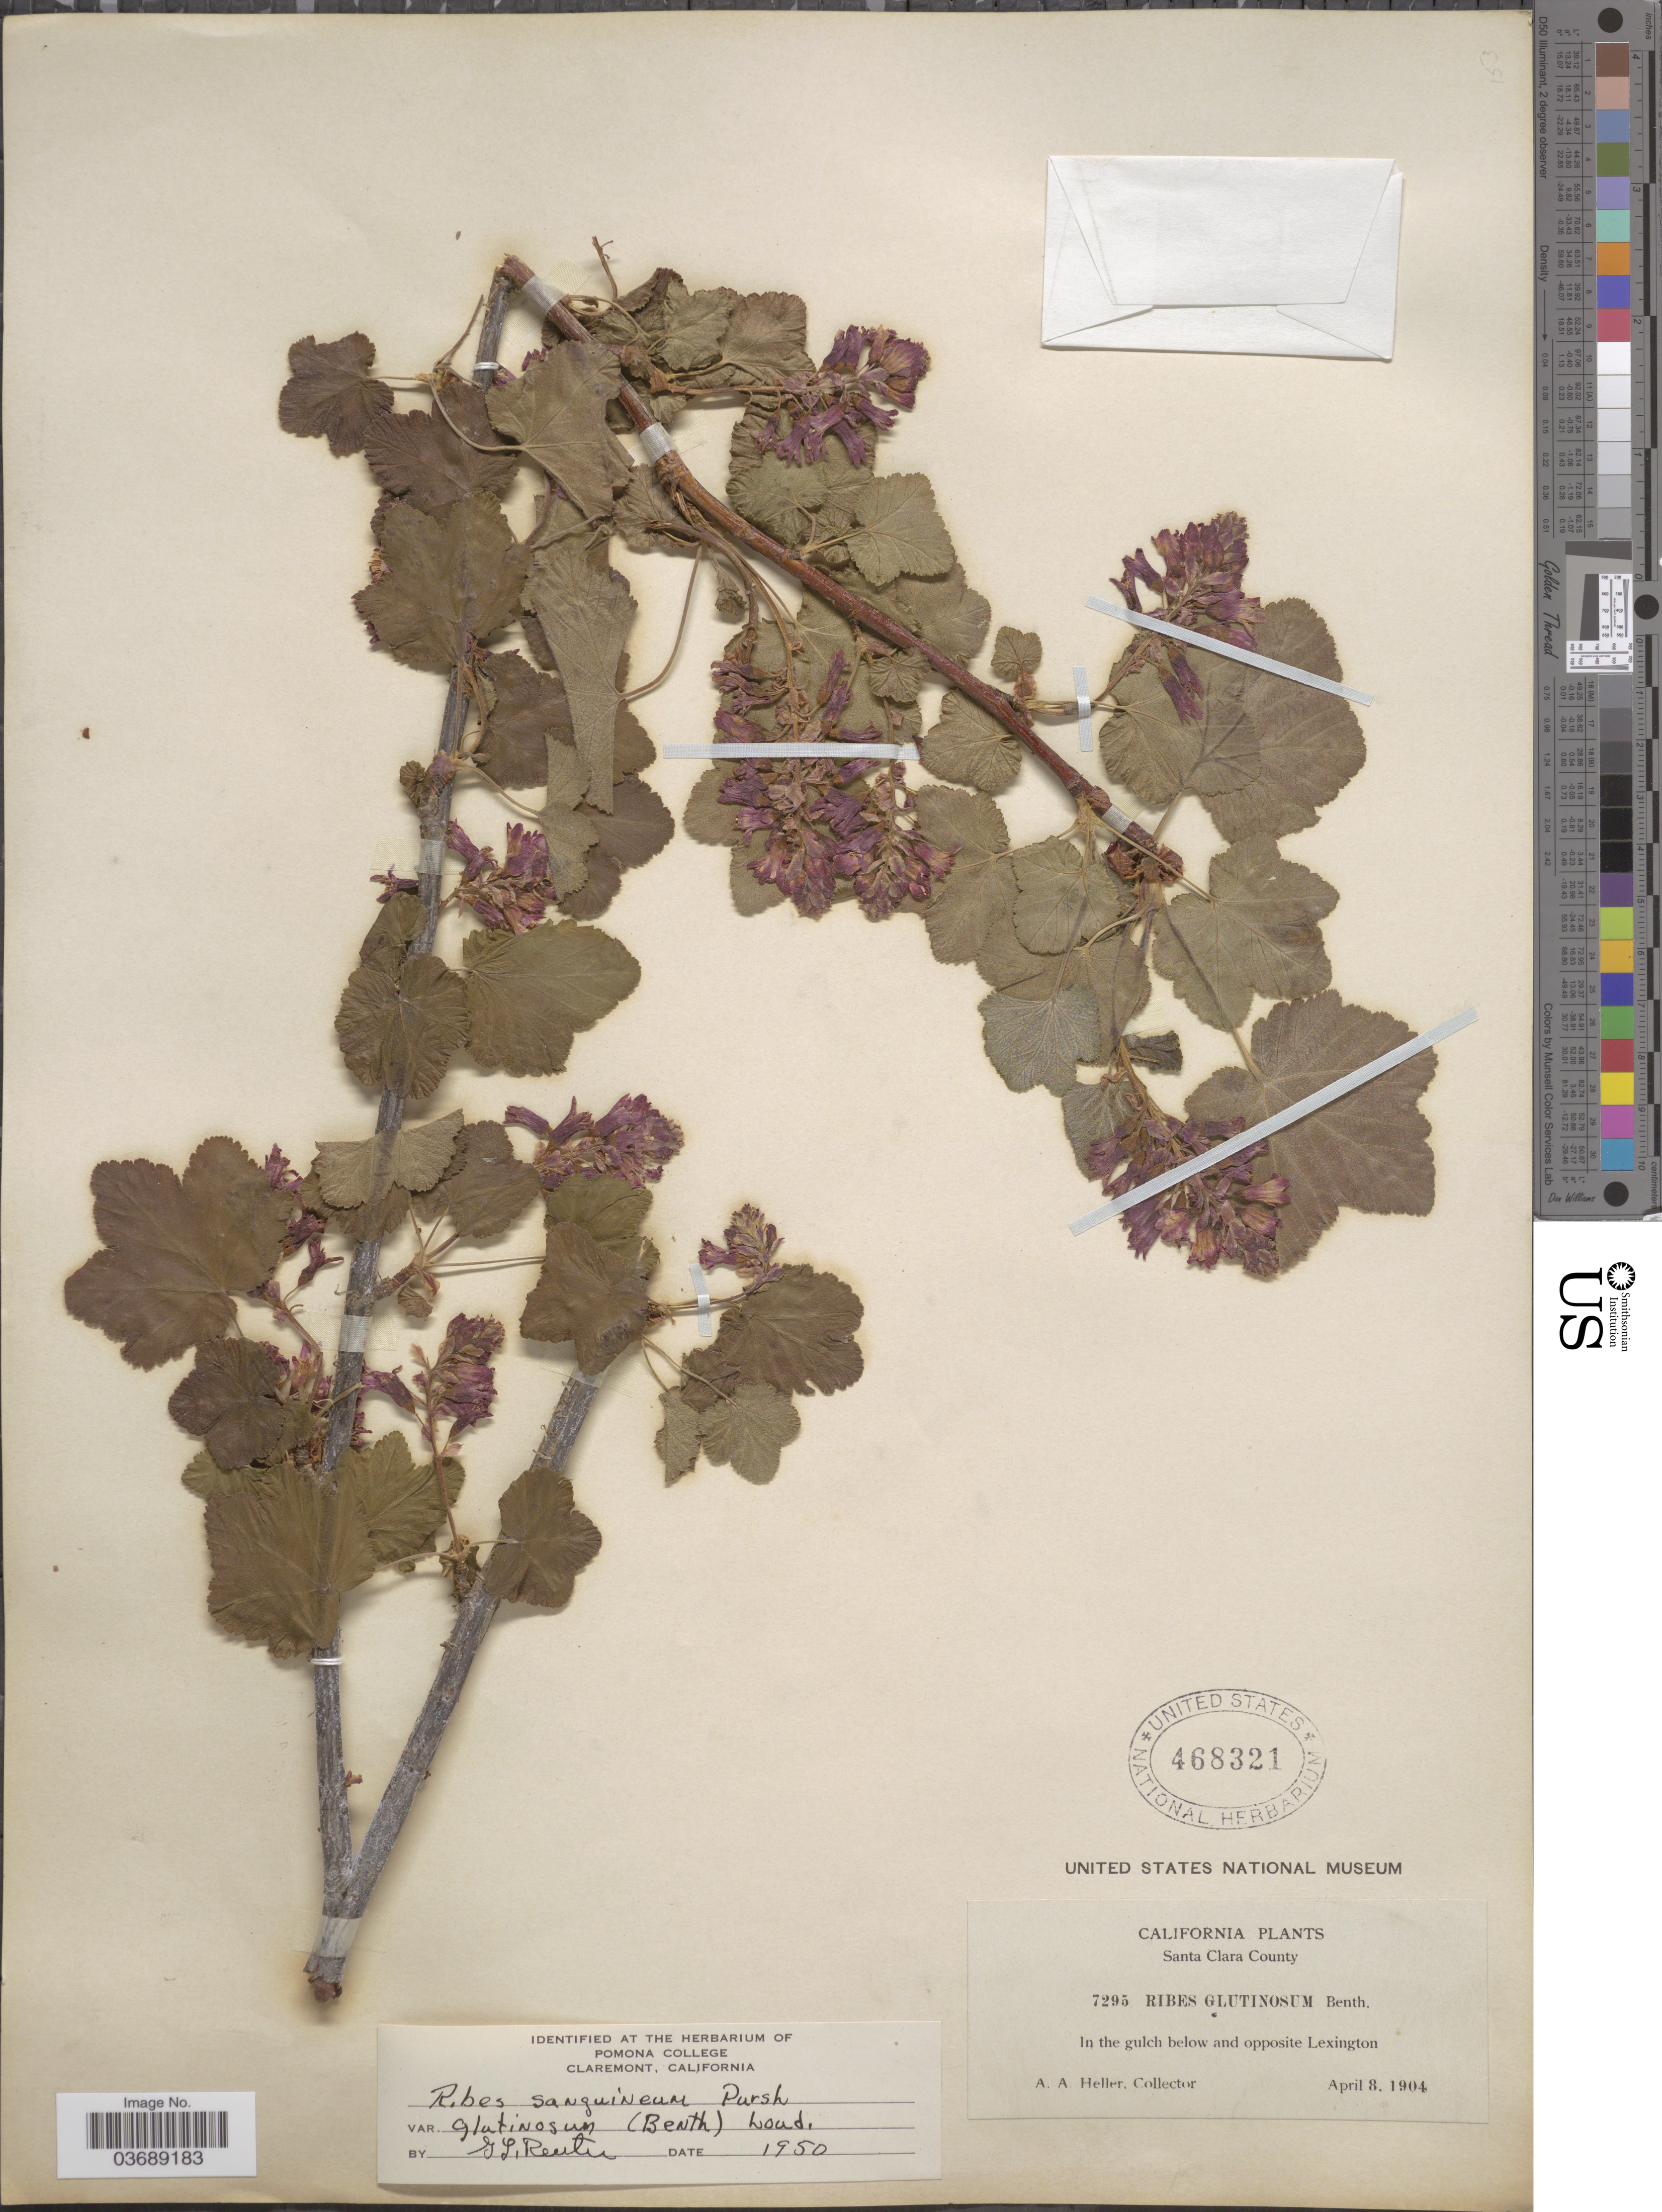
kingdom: Plantae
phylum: Tracheophyta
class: Magnoliopsida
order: Saxifragales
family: Grossulariaceae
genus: Ribes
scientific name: Ribes sanguineum var. glutinosum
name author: (Benth.) Loudon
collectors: A. A. Heller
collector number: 7295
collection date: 1904-04-08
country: United States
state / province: California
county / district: Santa Clara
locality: Santa Clara County. In the gulch below and opposite Lexington.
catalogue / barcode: US 468321